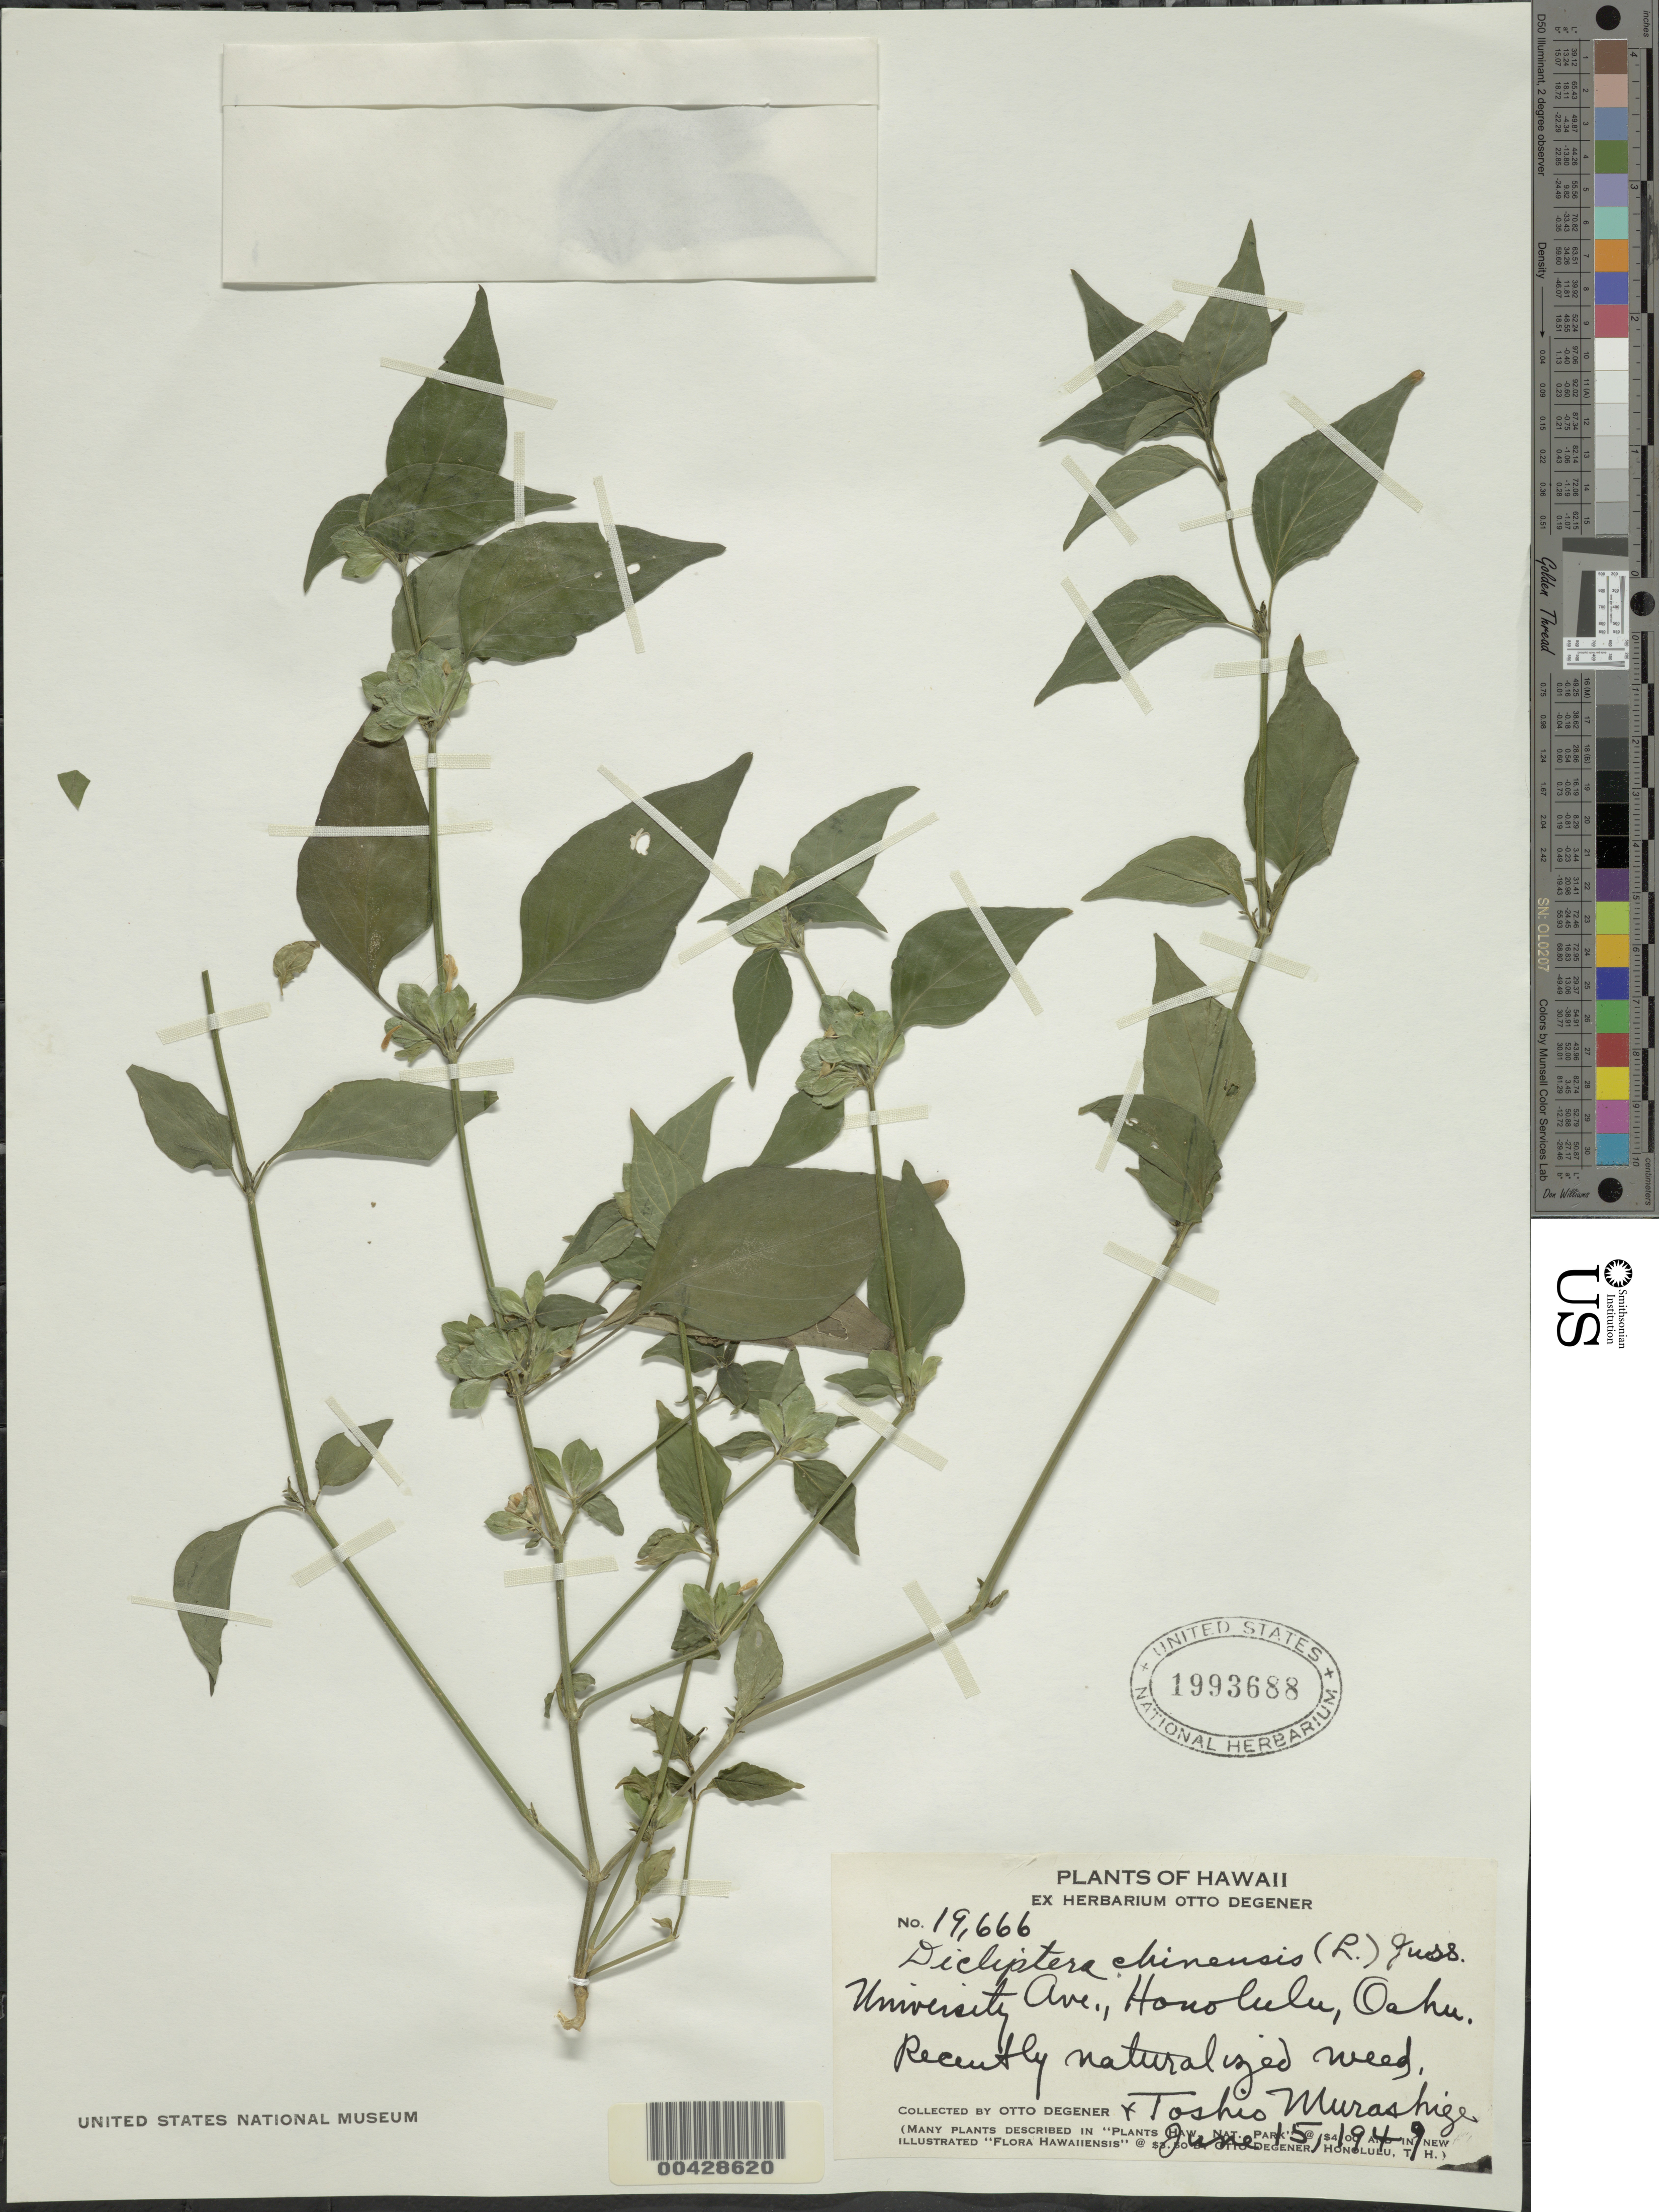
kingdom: Plantae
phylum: Tracheophyta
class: Magnoliopsida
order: Lamiales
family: Acanthaceae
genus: Dicliptera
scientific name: Dicliptera chinensis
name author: (L.) Juss.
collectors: O. Degener & T. Murashige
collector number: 19666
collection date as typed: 15 Jun 1949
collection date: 1949-06-15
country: United States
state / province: Hawaii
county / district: Honolulu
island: Oahu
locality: University Avenue, Honolulu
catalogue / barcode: US 1993688